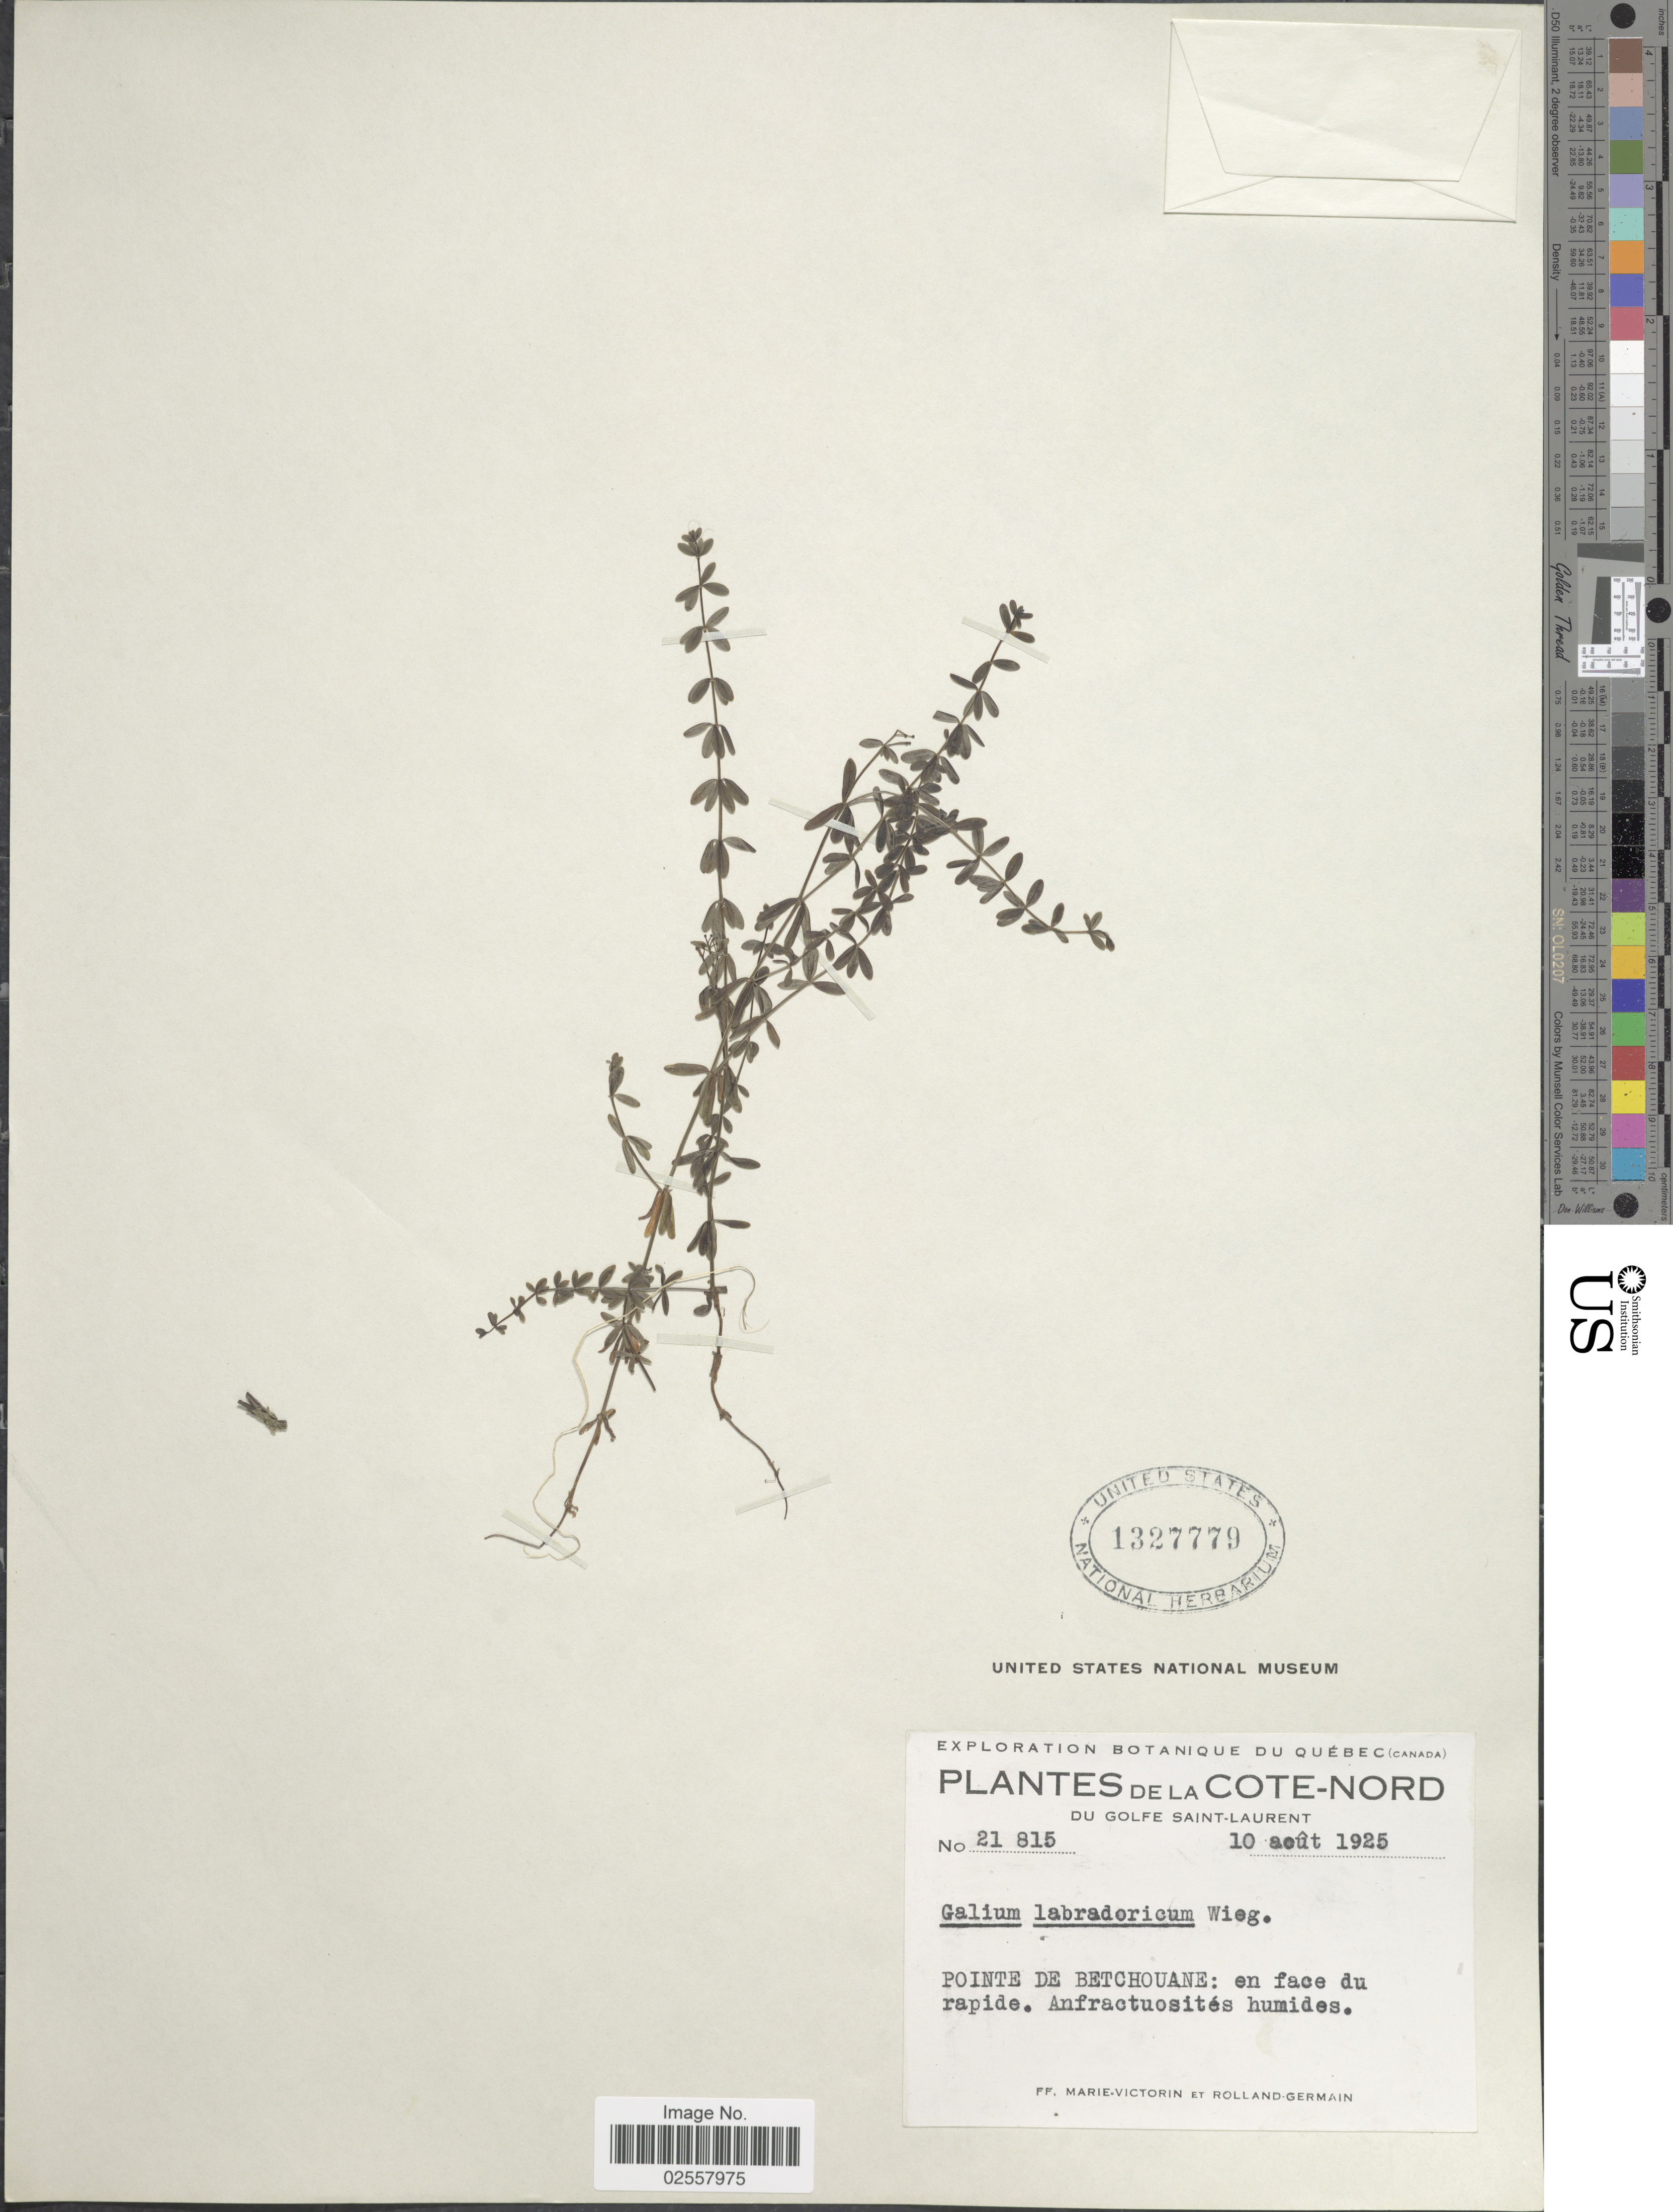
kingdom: Plantae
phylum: Tracheophyta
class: Magnoliopsida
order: Gentianales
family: Rubiaceae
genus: Galium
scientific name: Galium labradoricum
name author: (Wiegand) Wiegand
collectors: F. Marie-Victorin & Rolland-Germain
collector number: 21815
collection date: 1925-08-10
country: Canada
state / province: Quebec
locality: De La Cote-Nord, Du Golfe Saint-Laurent, Pointe De Betchouane: en face du rapide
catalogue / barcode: US 1327779